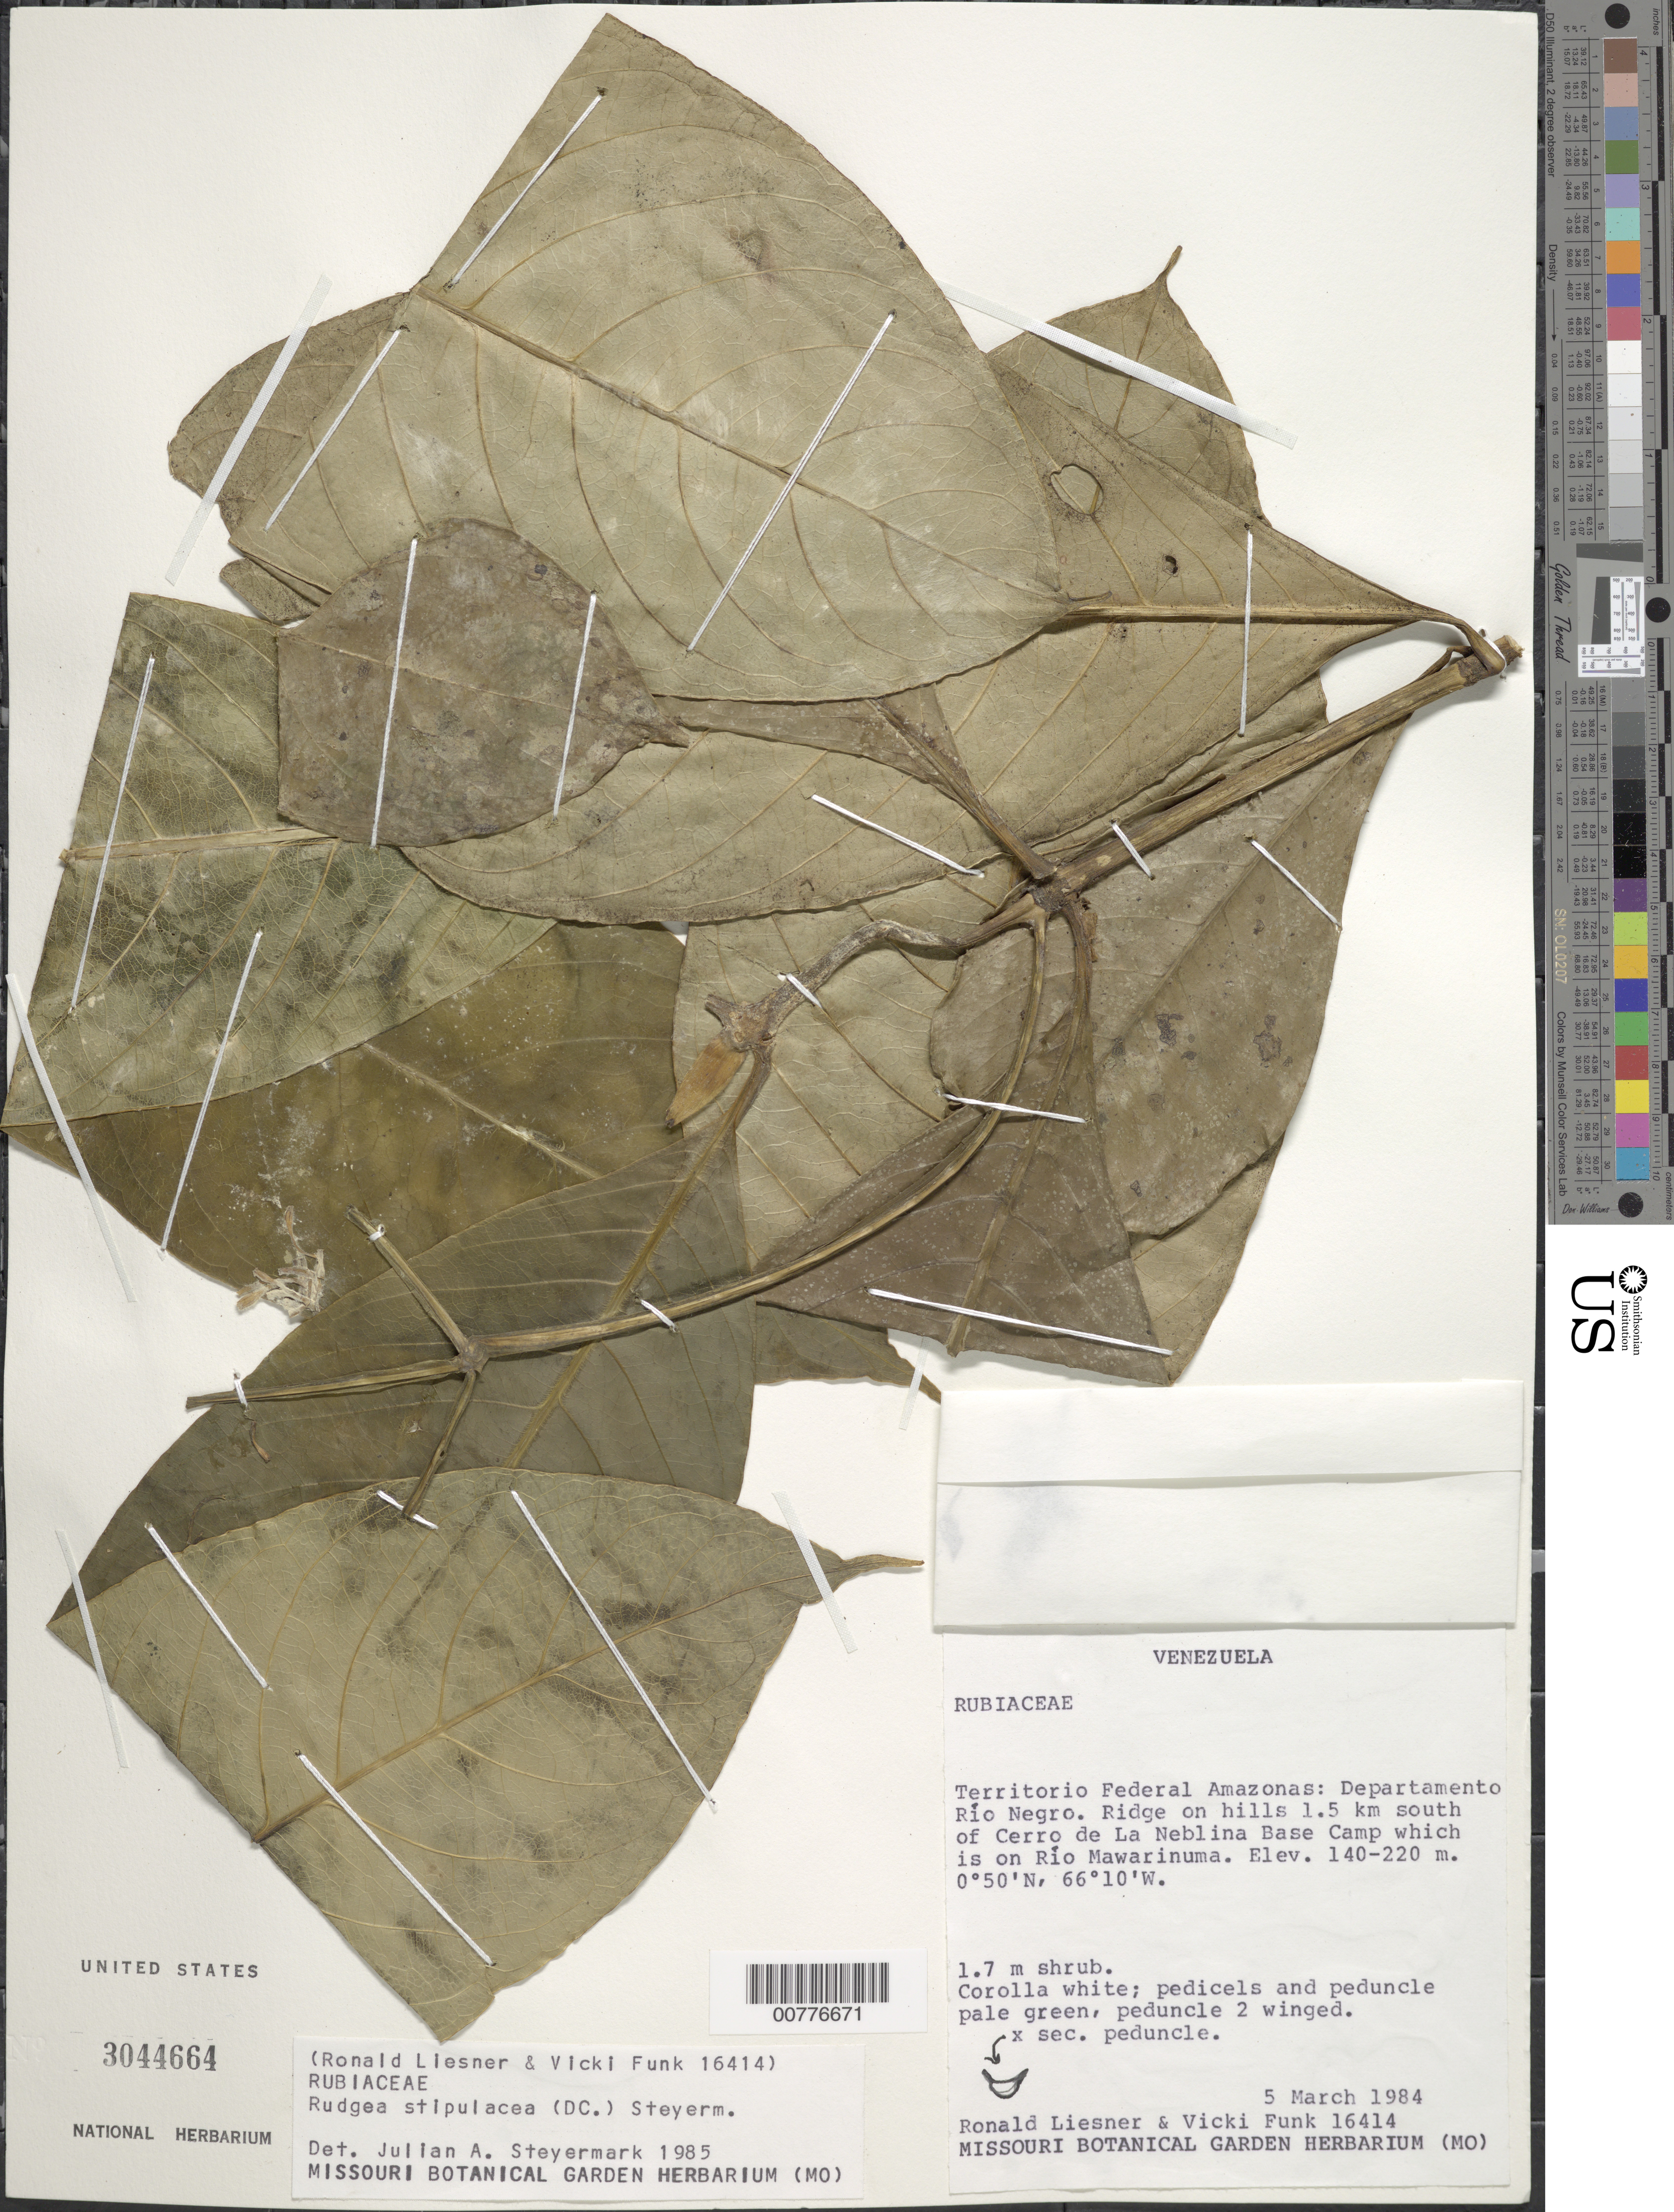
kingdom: Plantae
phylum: Tracheophyta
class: Magnoliopsida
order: Gentianales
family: Rubiaceae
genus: Rudgea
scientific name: Rudgea stipulacea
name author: (DC.) Steyerm.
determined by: Steyermark, Julian A., (VEN)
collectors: R. L. Liesner & V. Funk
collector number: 16414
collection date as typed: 5-Mar-84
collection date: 1984-03-05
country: Venezuela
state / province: Amazonas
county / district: Río Negro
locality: Río Mawarinuma, 1.5 km S of Cerro de La Neblina Base Camp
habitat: Ridge on hills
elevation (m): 140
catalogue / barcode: US 3044664